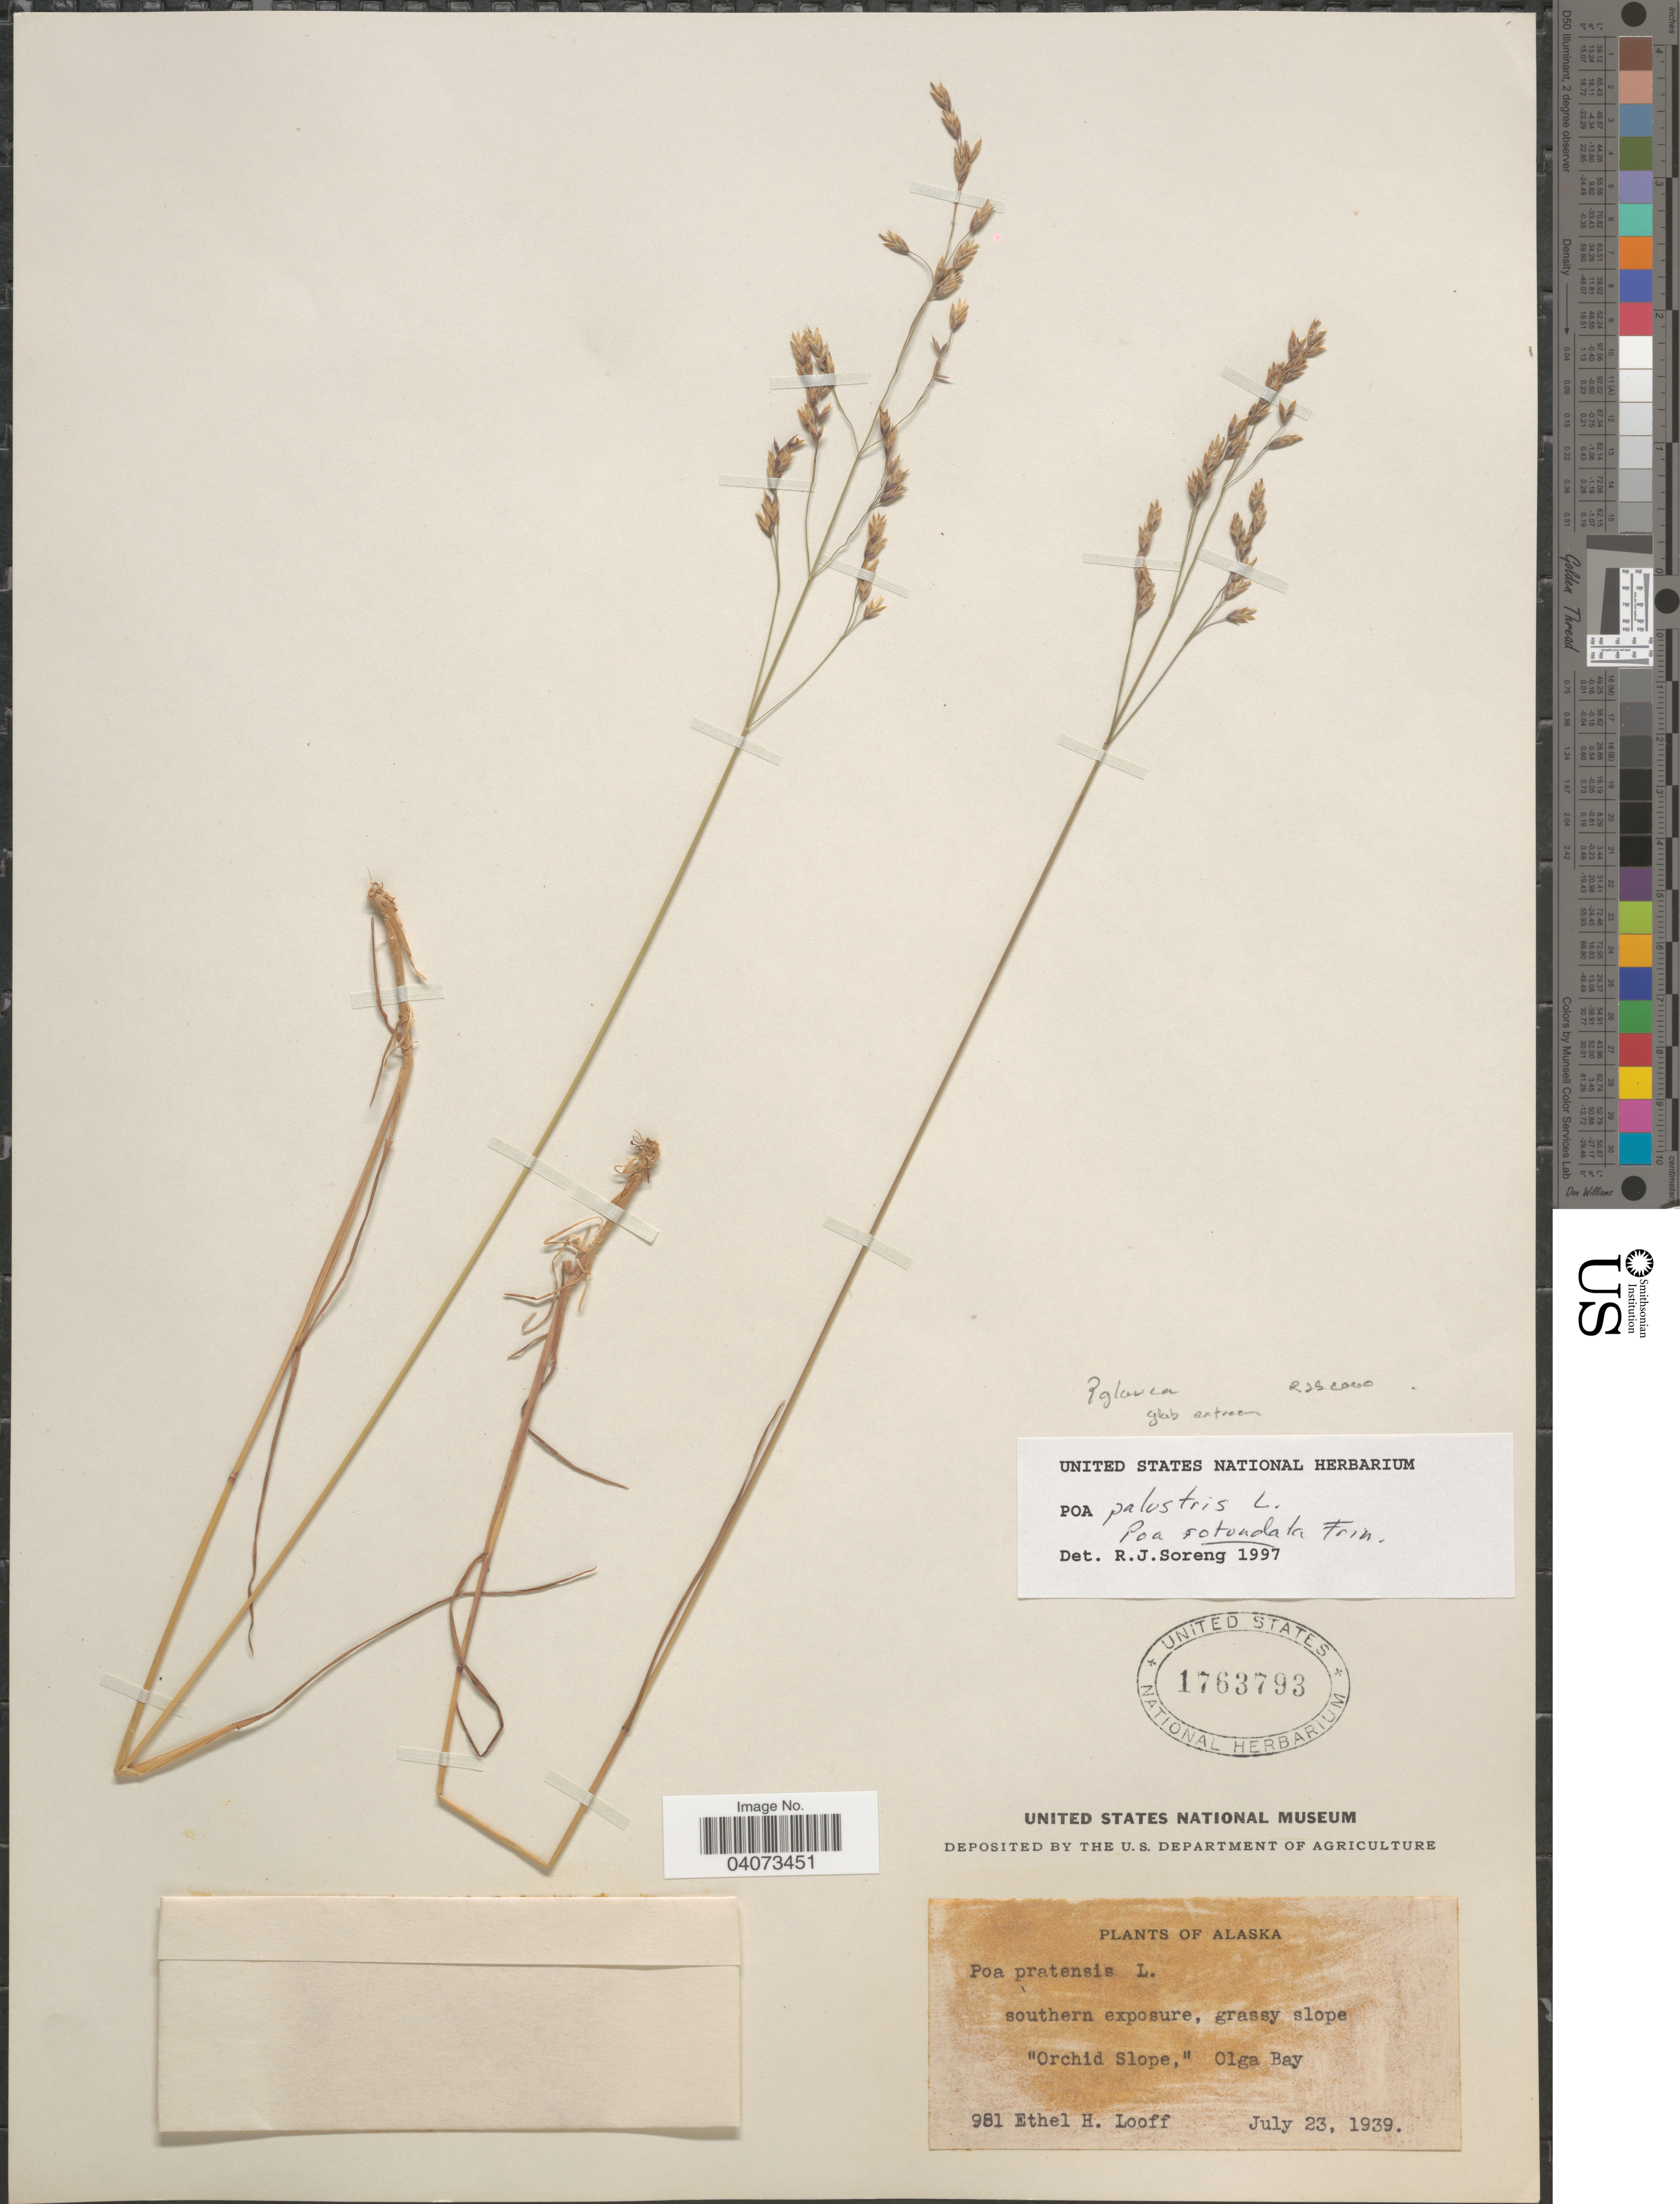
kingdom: Plantae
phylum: Tracheophyta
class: Liliopsida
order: Poales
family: Poaceae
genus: Poa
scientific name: Poa glauca fo. rotundata ined.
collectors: E. Looff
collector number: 981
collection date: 1939-07-23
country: United States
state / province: Alaska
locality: Southern exposure. "Orchid Slope," Olga Bay.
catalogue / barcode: US 1763793